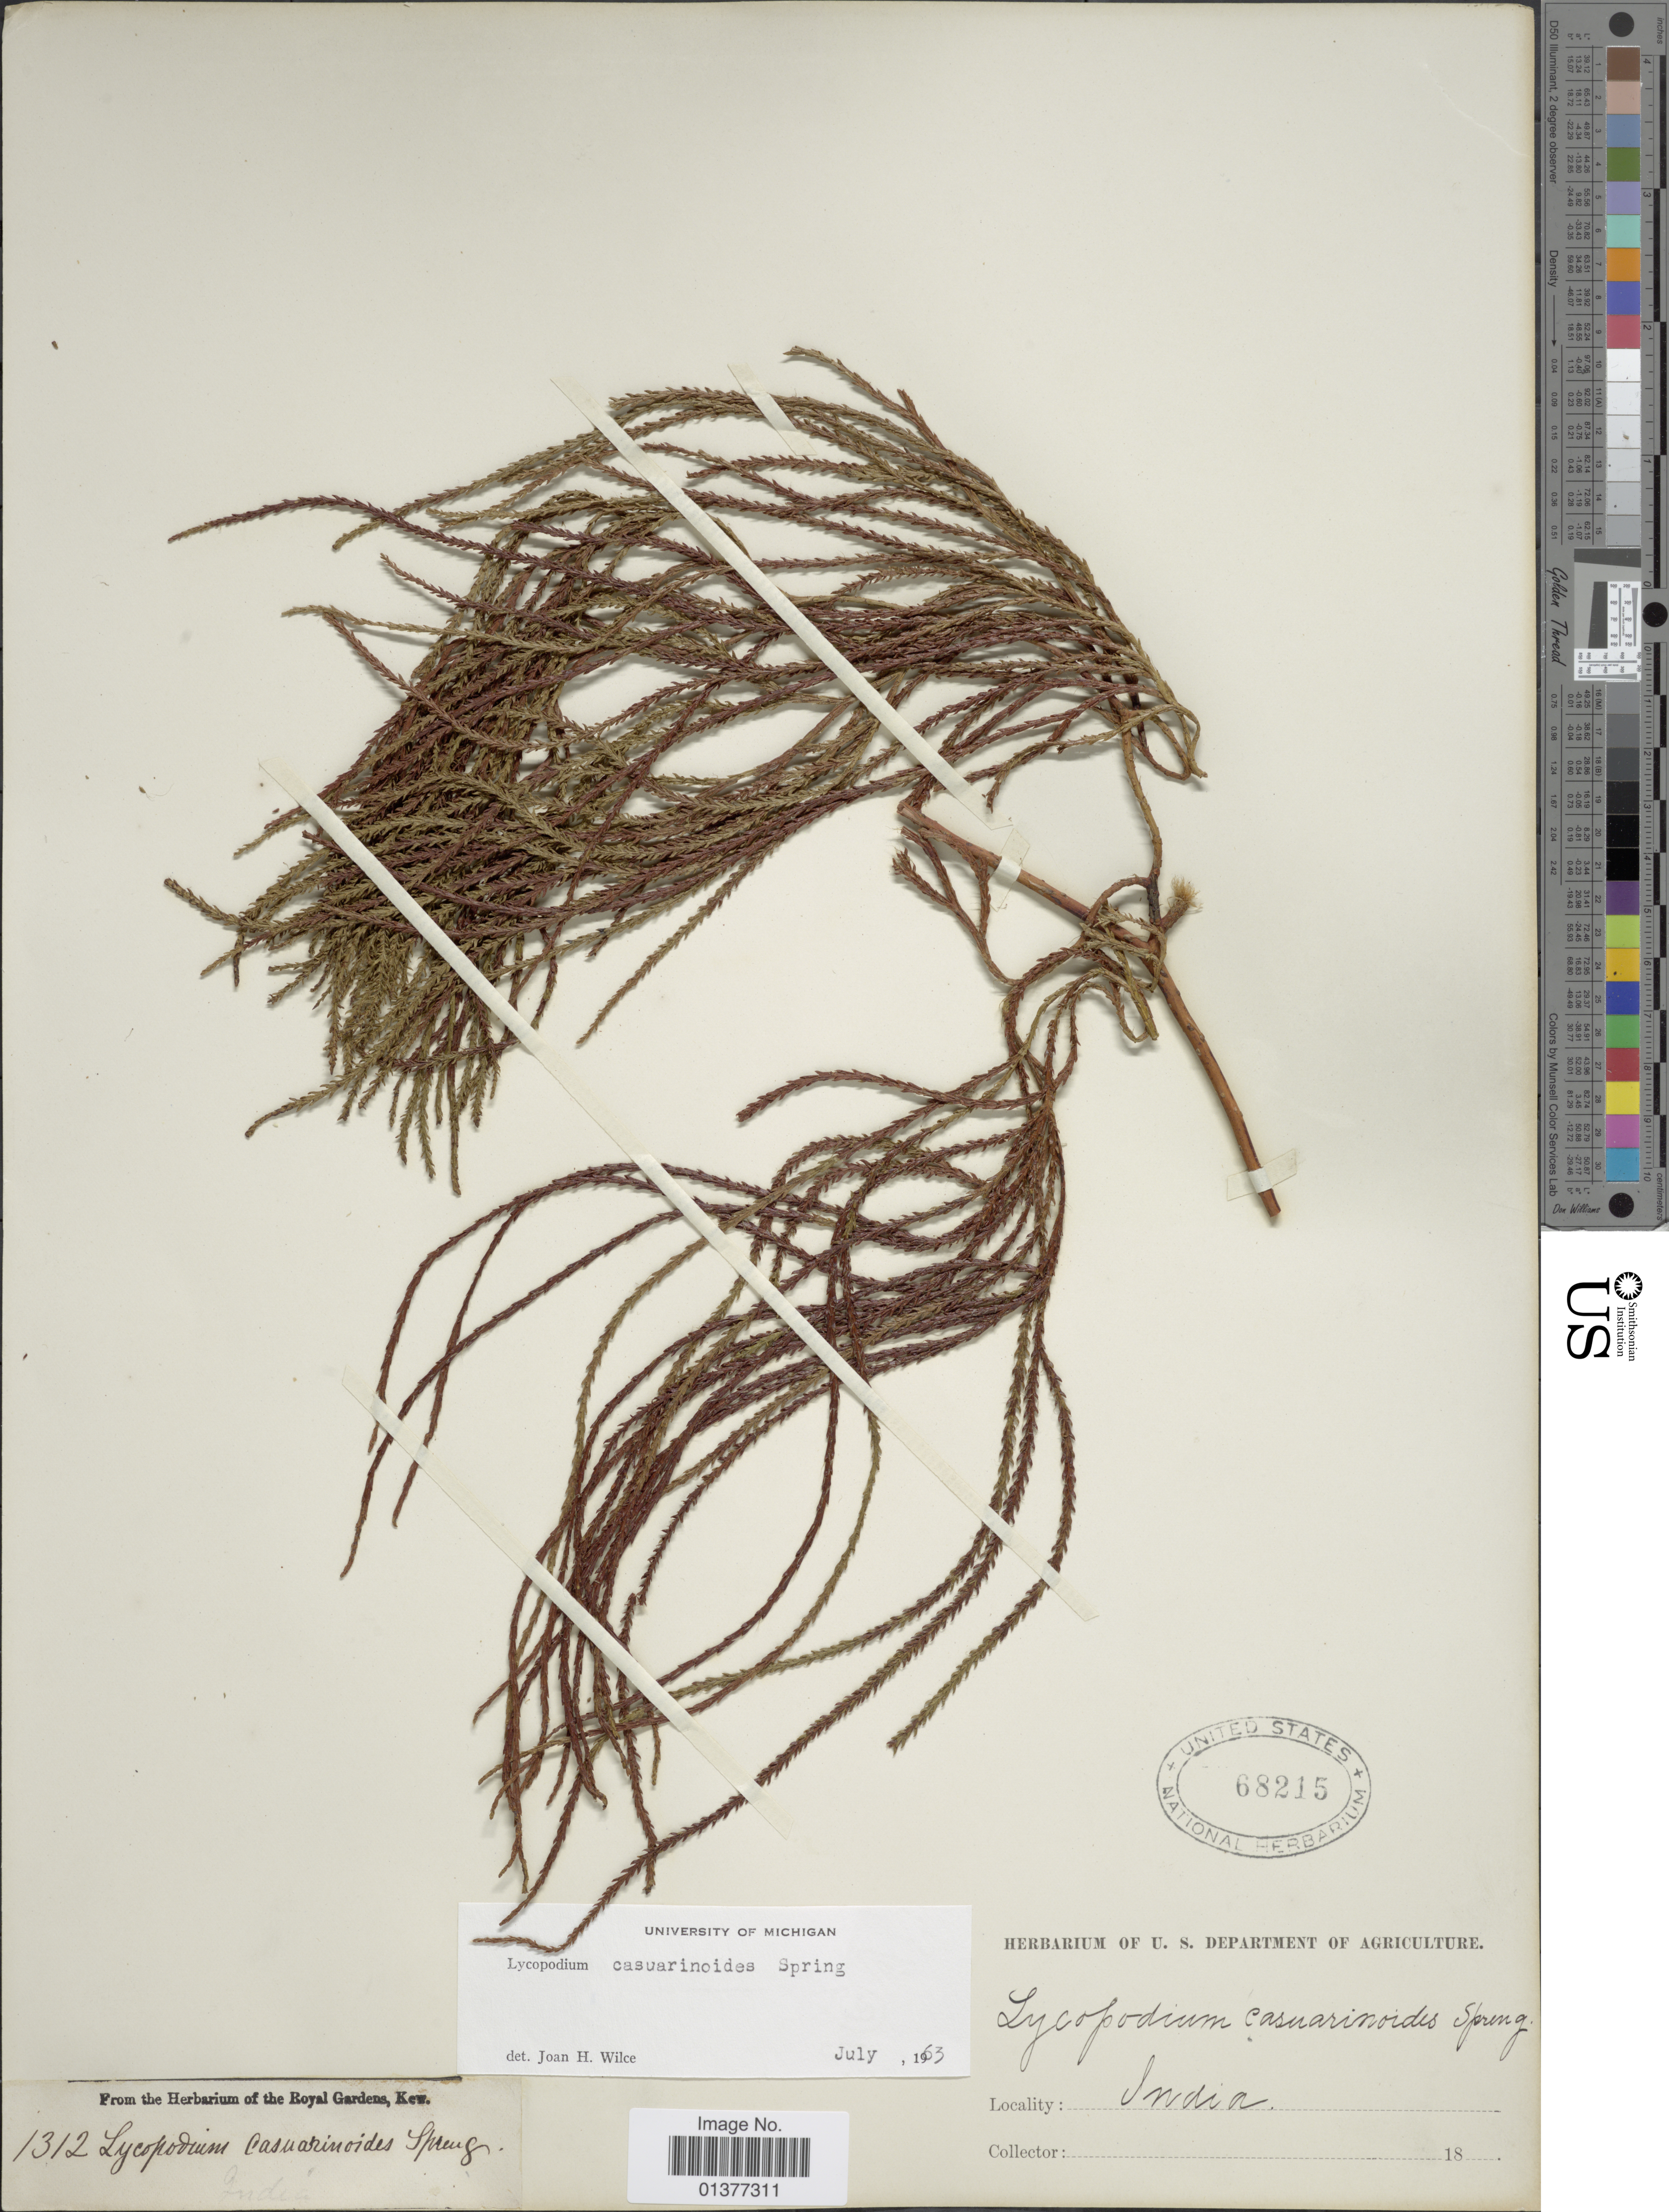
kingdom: Plantae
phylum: Tracheophyta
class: Lycopodiopsida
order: Lycopodiales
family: Lycopodiaceae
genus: Lycopodiastrum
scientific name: Lycopodiastrum casuarinoides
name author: (Spring) Holub ex R.D. Dixit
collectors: U.S. Department of Agriculture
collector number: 1312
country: India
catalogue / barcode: US 68215